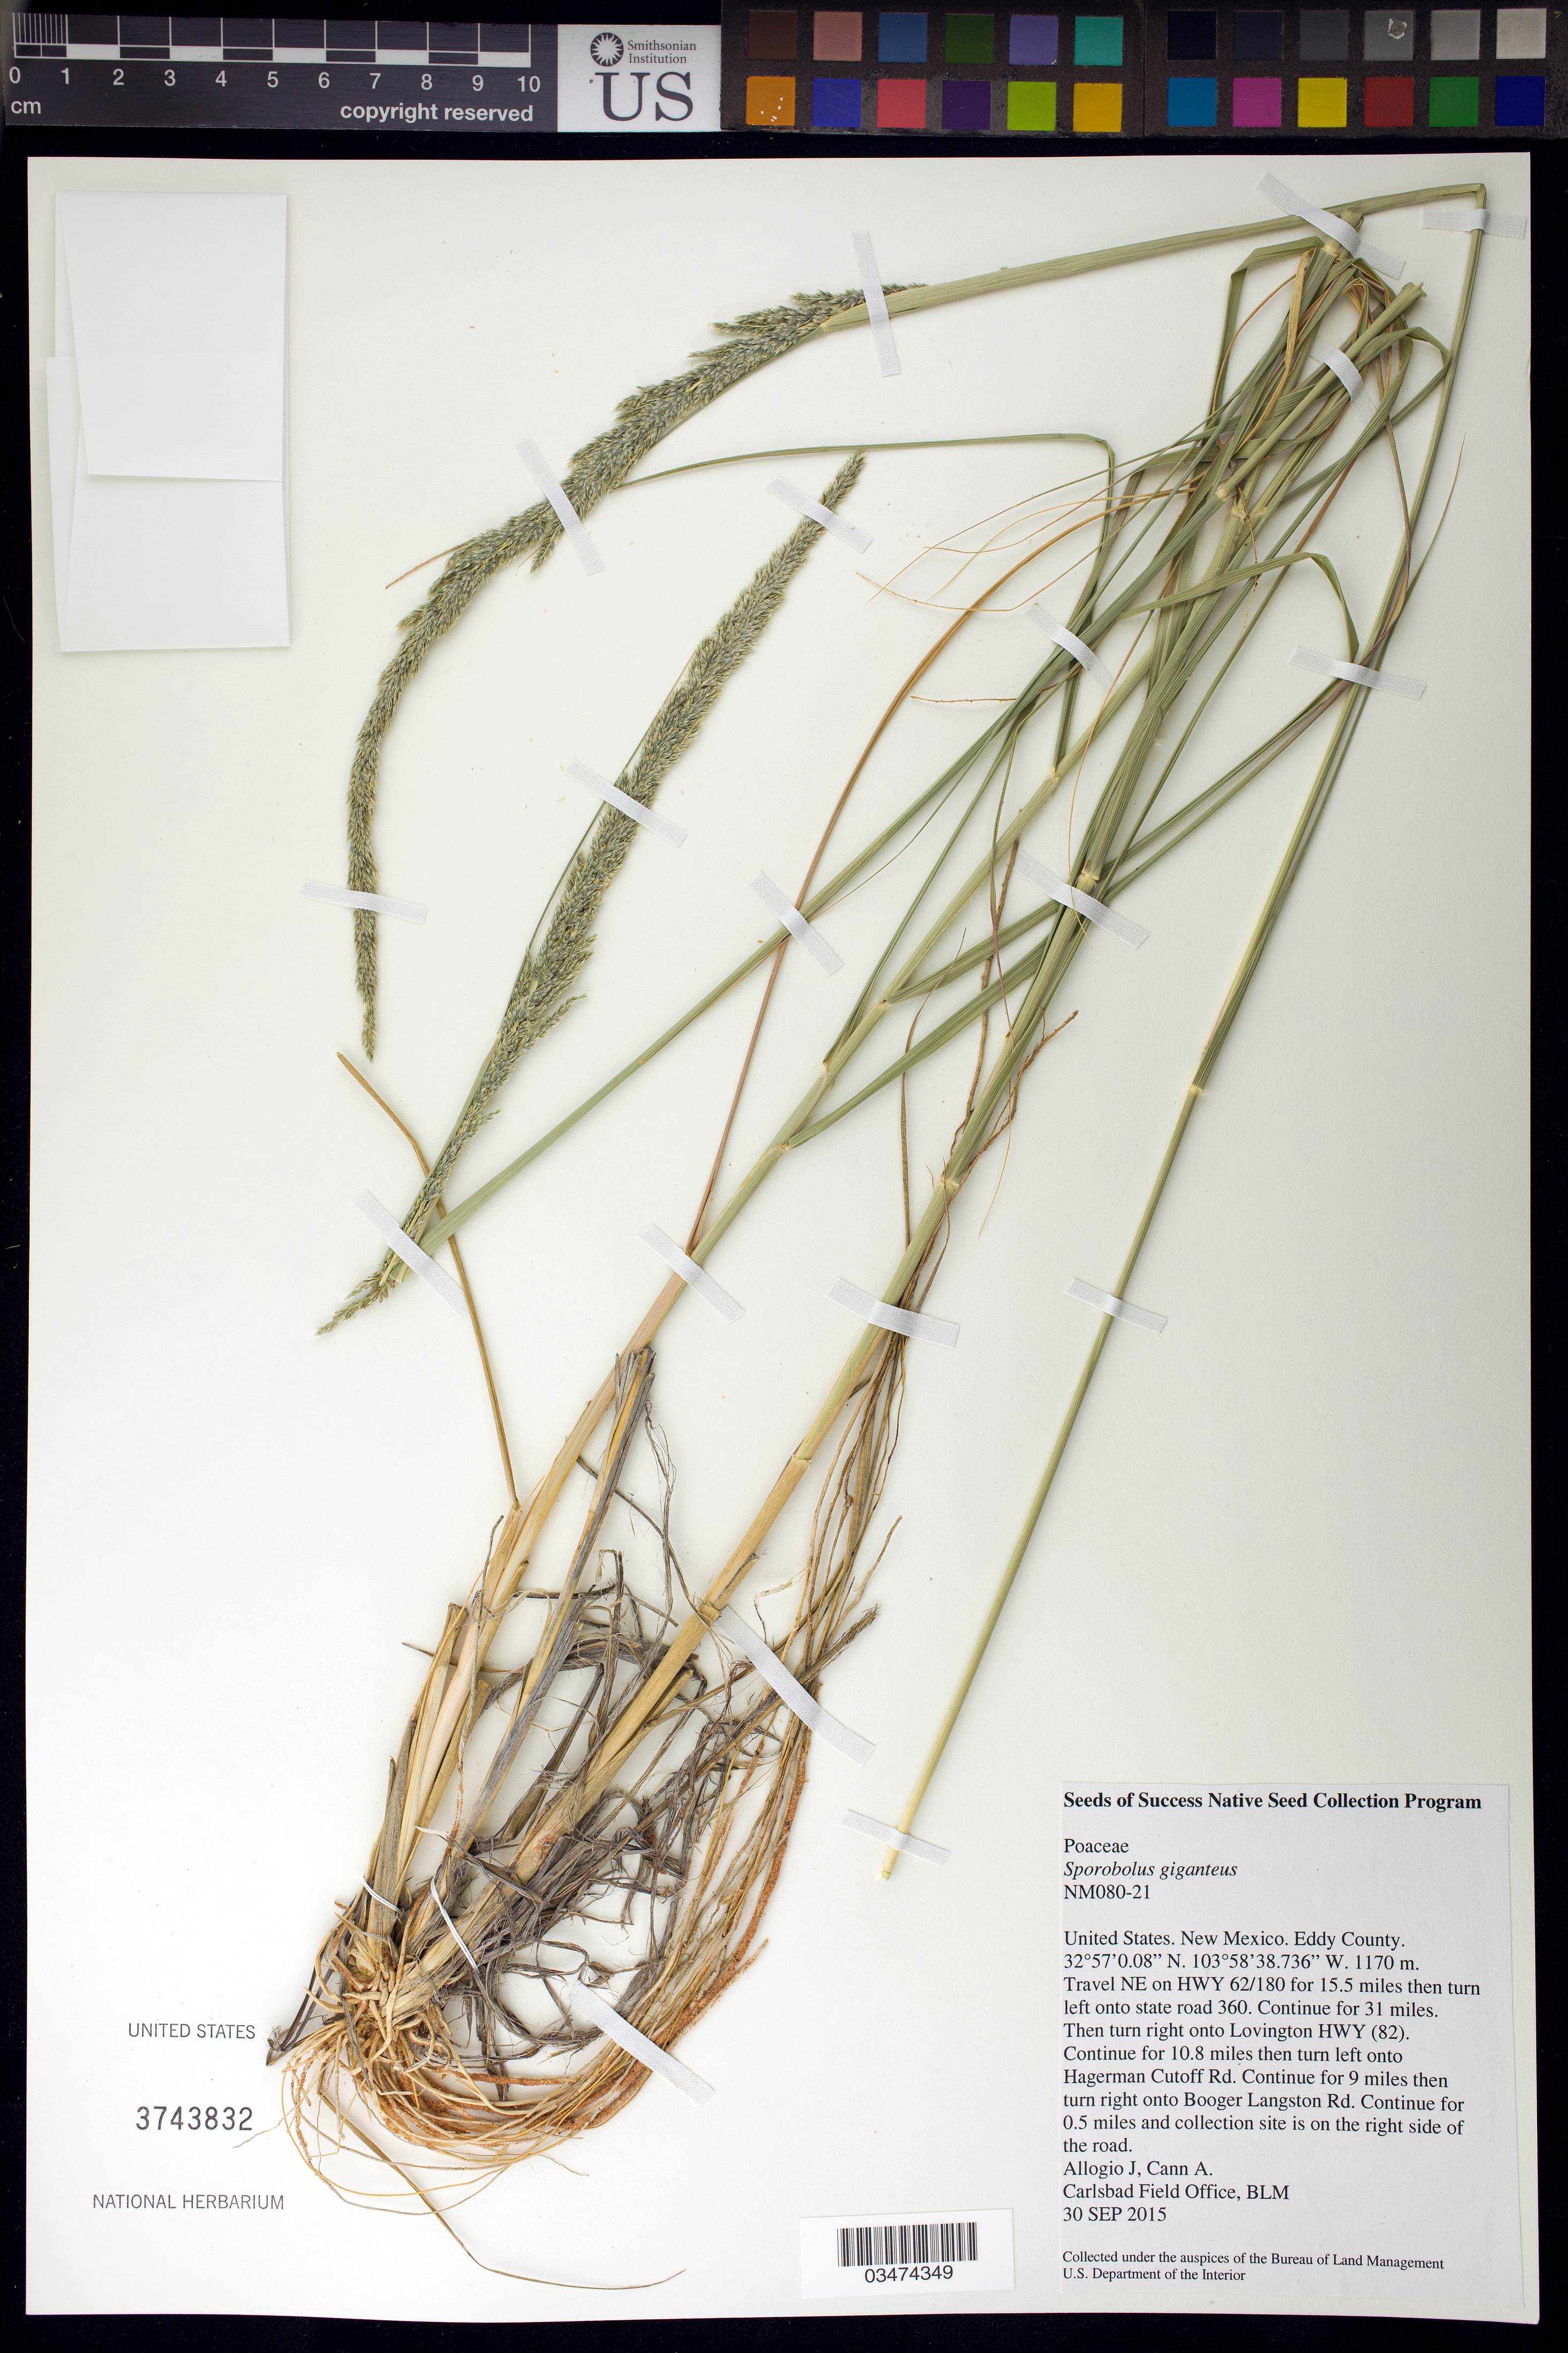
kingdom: Plantae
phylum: Tracheophyta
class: Liliopsida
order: Poales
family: Poaceae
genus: Sporobolus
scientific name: Sporobolus giganteus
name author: Nash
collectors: J. Allogio & A. Cann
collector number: NM080-21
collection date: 2015-09-30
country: United States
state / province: New Mexico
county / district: Eddy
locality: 0.5 mi. onto Booger Langston Rd., right side of the road.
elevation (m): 1170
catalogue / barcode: US 3743832